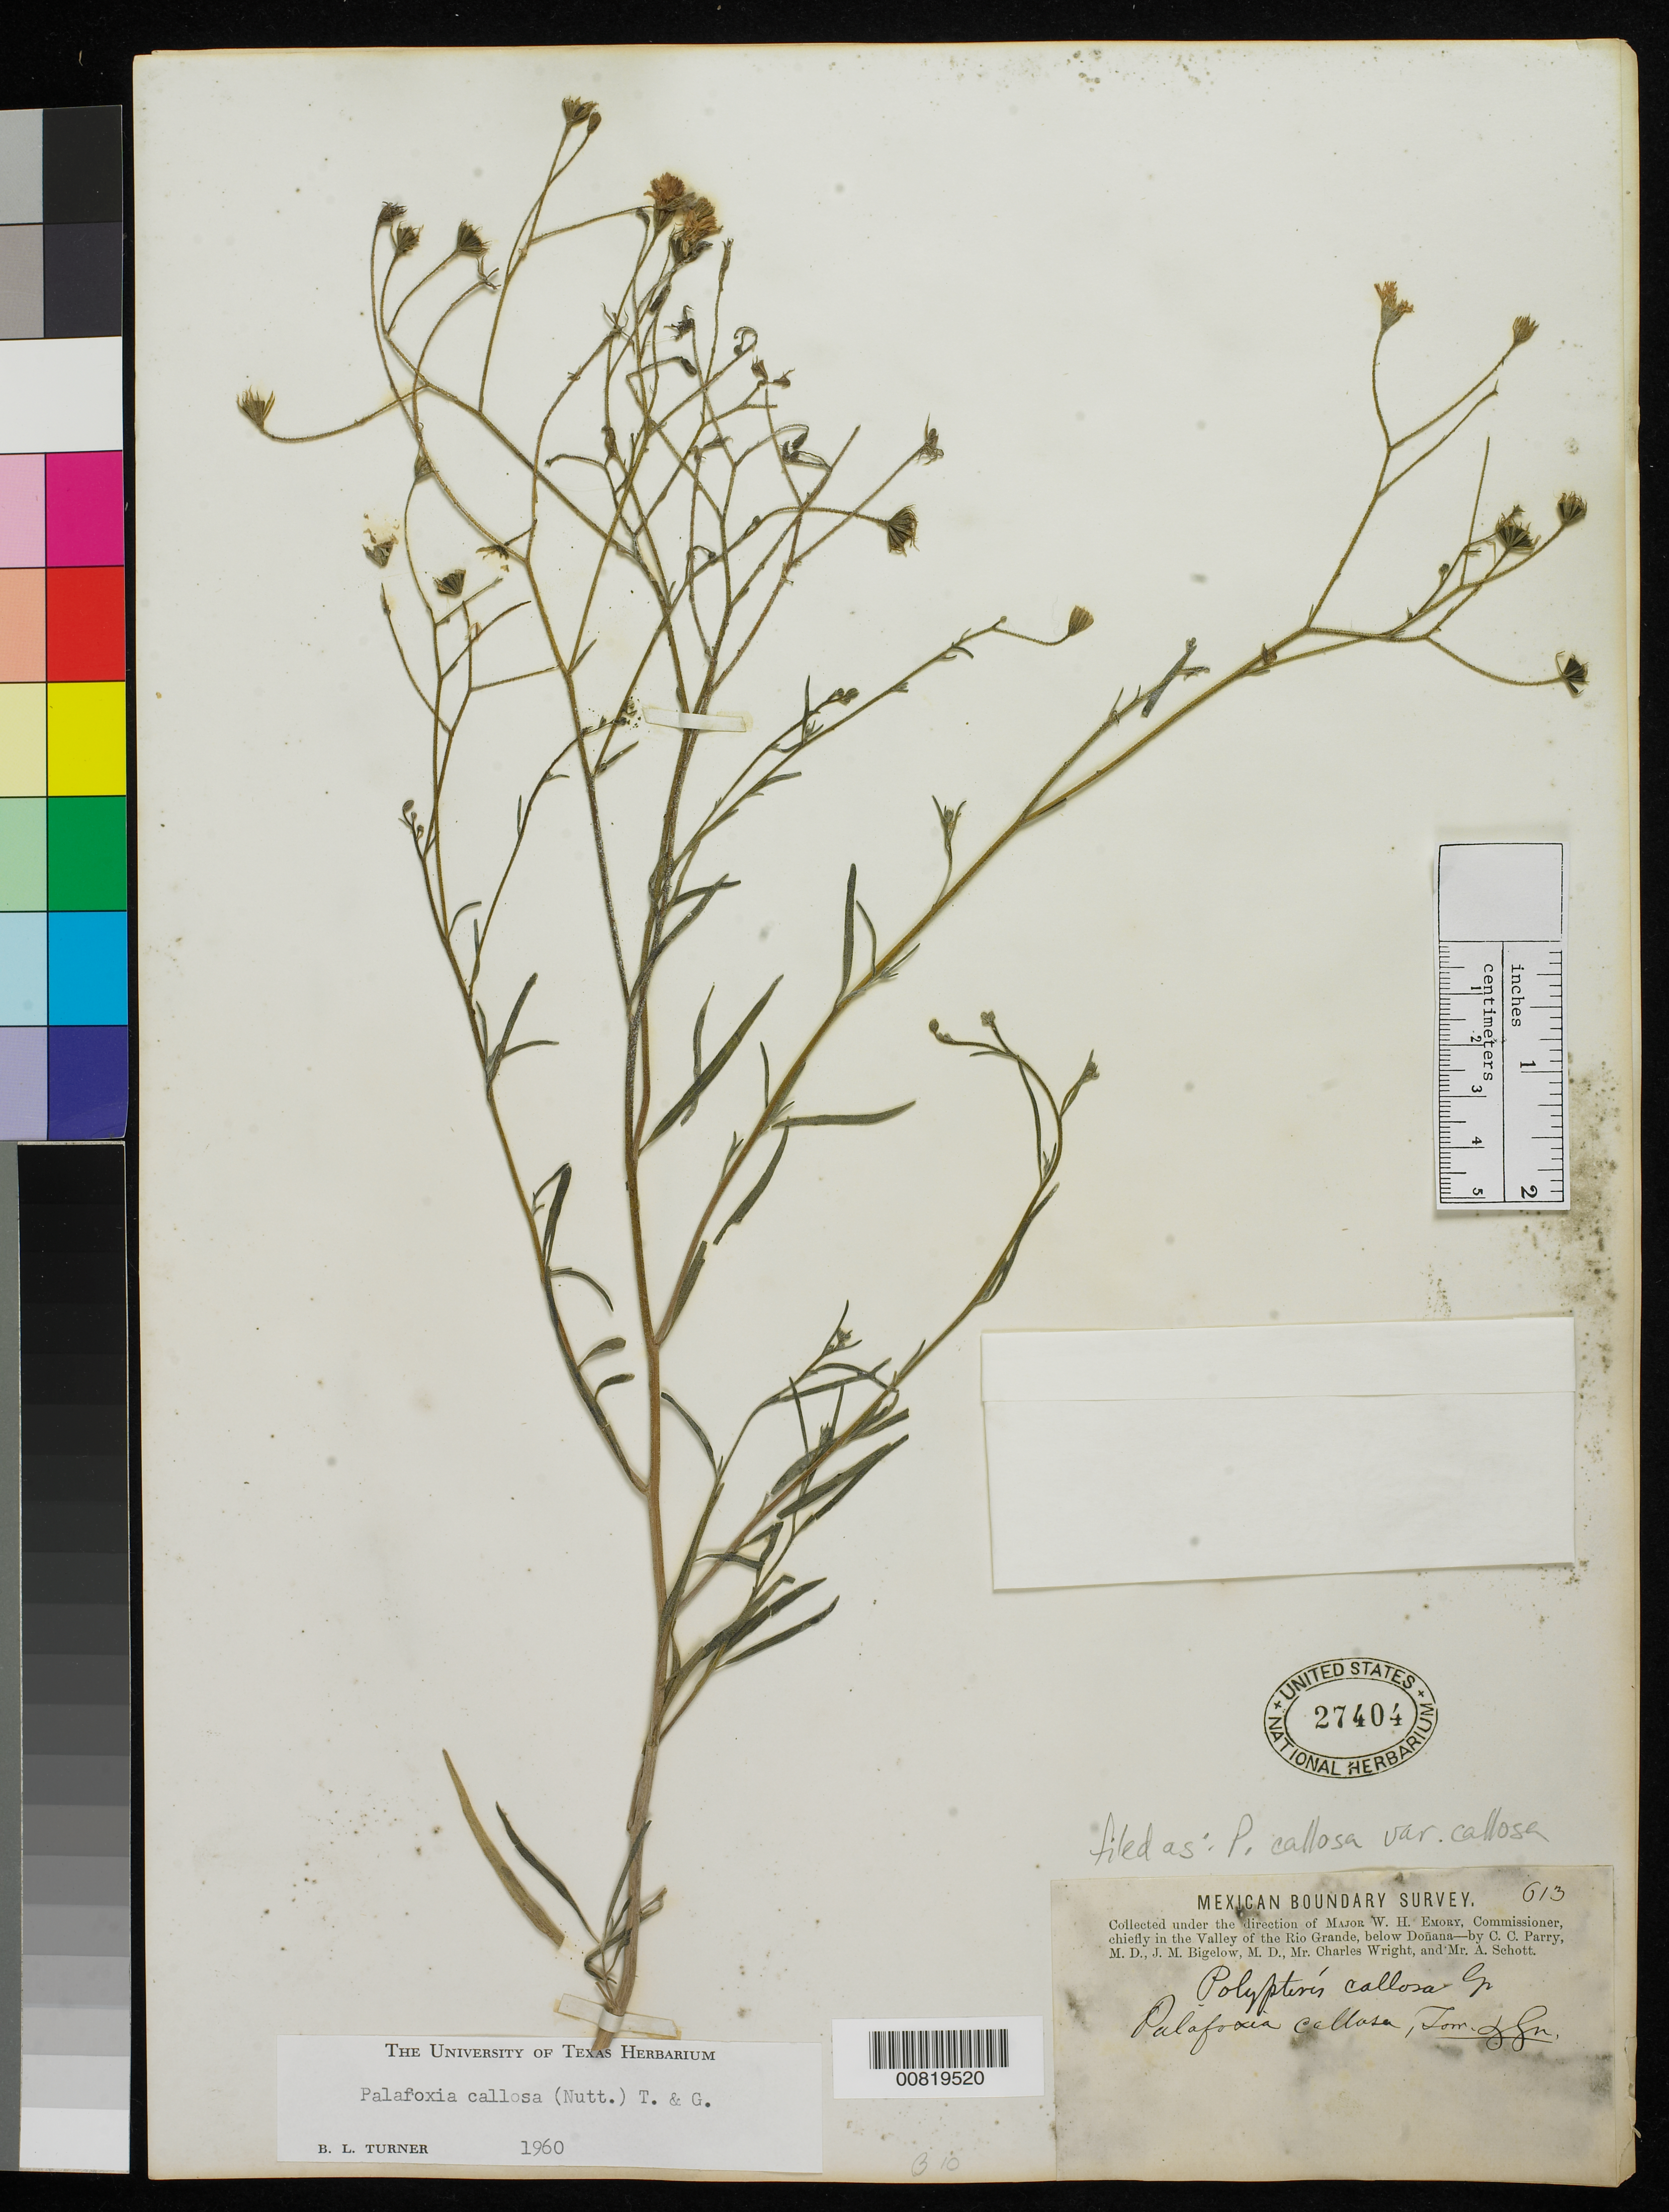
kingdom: Plantae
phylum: Tracheophyta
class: Magnoliopsida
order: Asterales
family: Asteraceae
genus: Palafoxia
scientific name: Palafoxia callosa var. callosa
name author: (Nutt.) Torr. & A. Gray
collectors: C. C. Parry, J. M. Bigelow, C. Wright & A. C. V. Schott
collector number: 613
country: United States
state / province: New Mexico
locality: Valley of the Rio Grande, below Doñana, New Mexico.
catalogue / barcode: US 27404